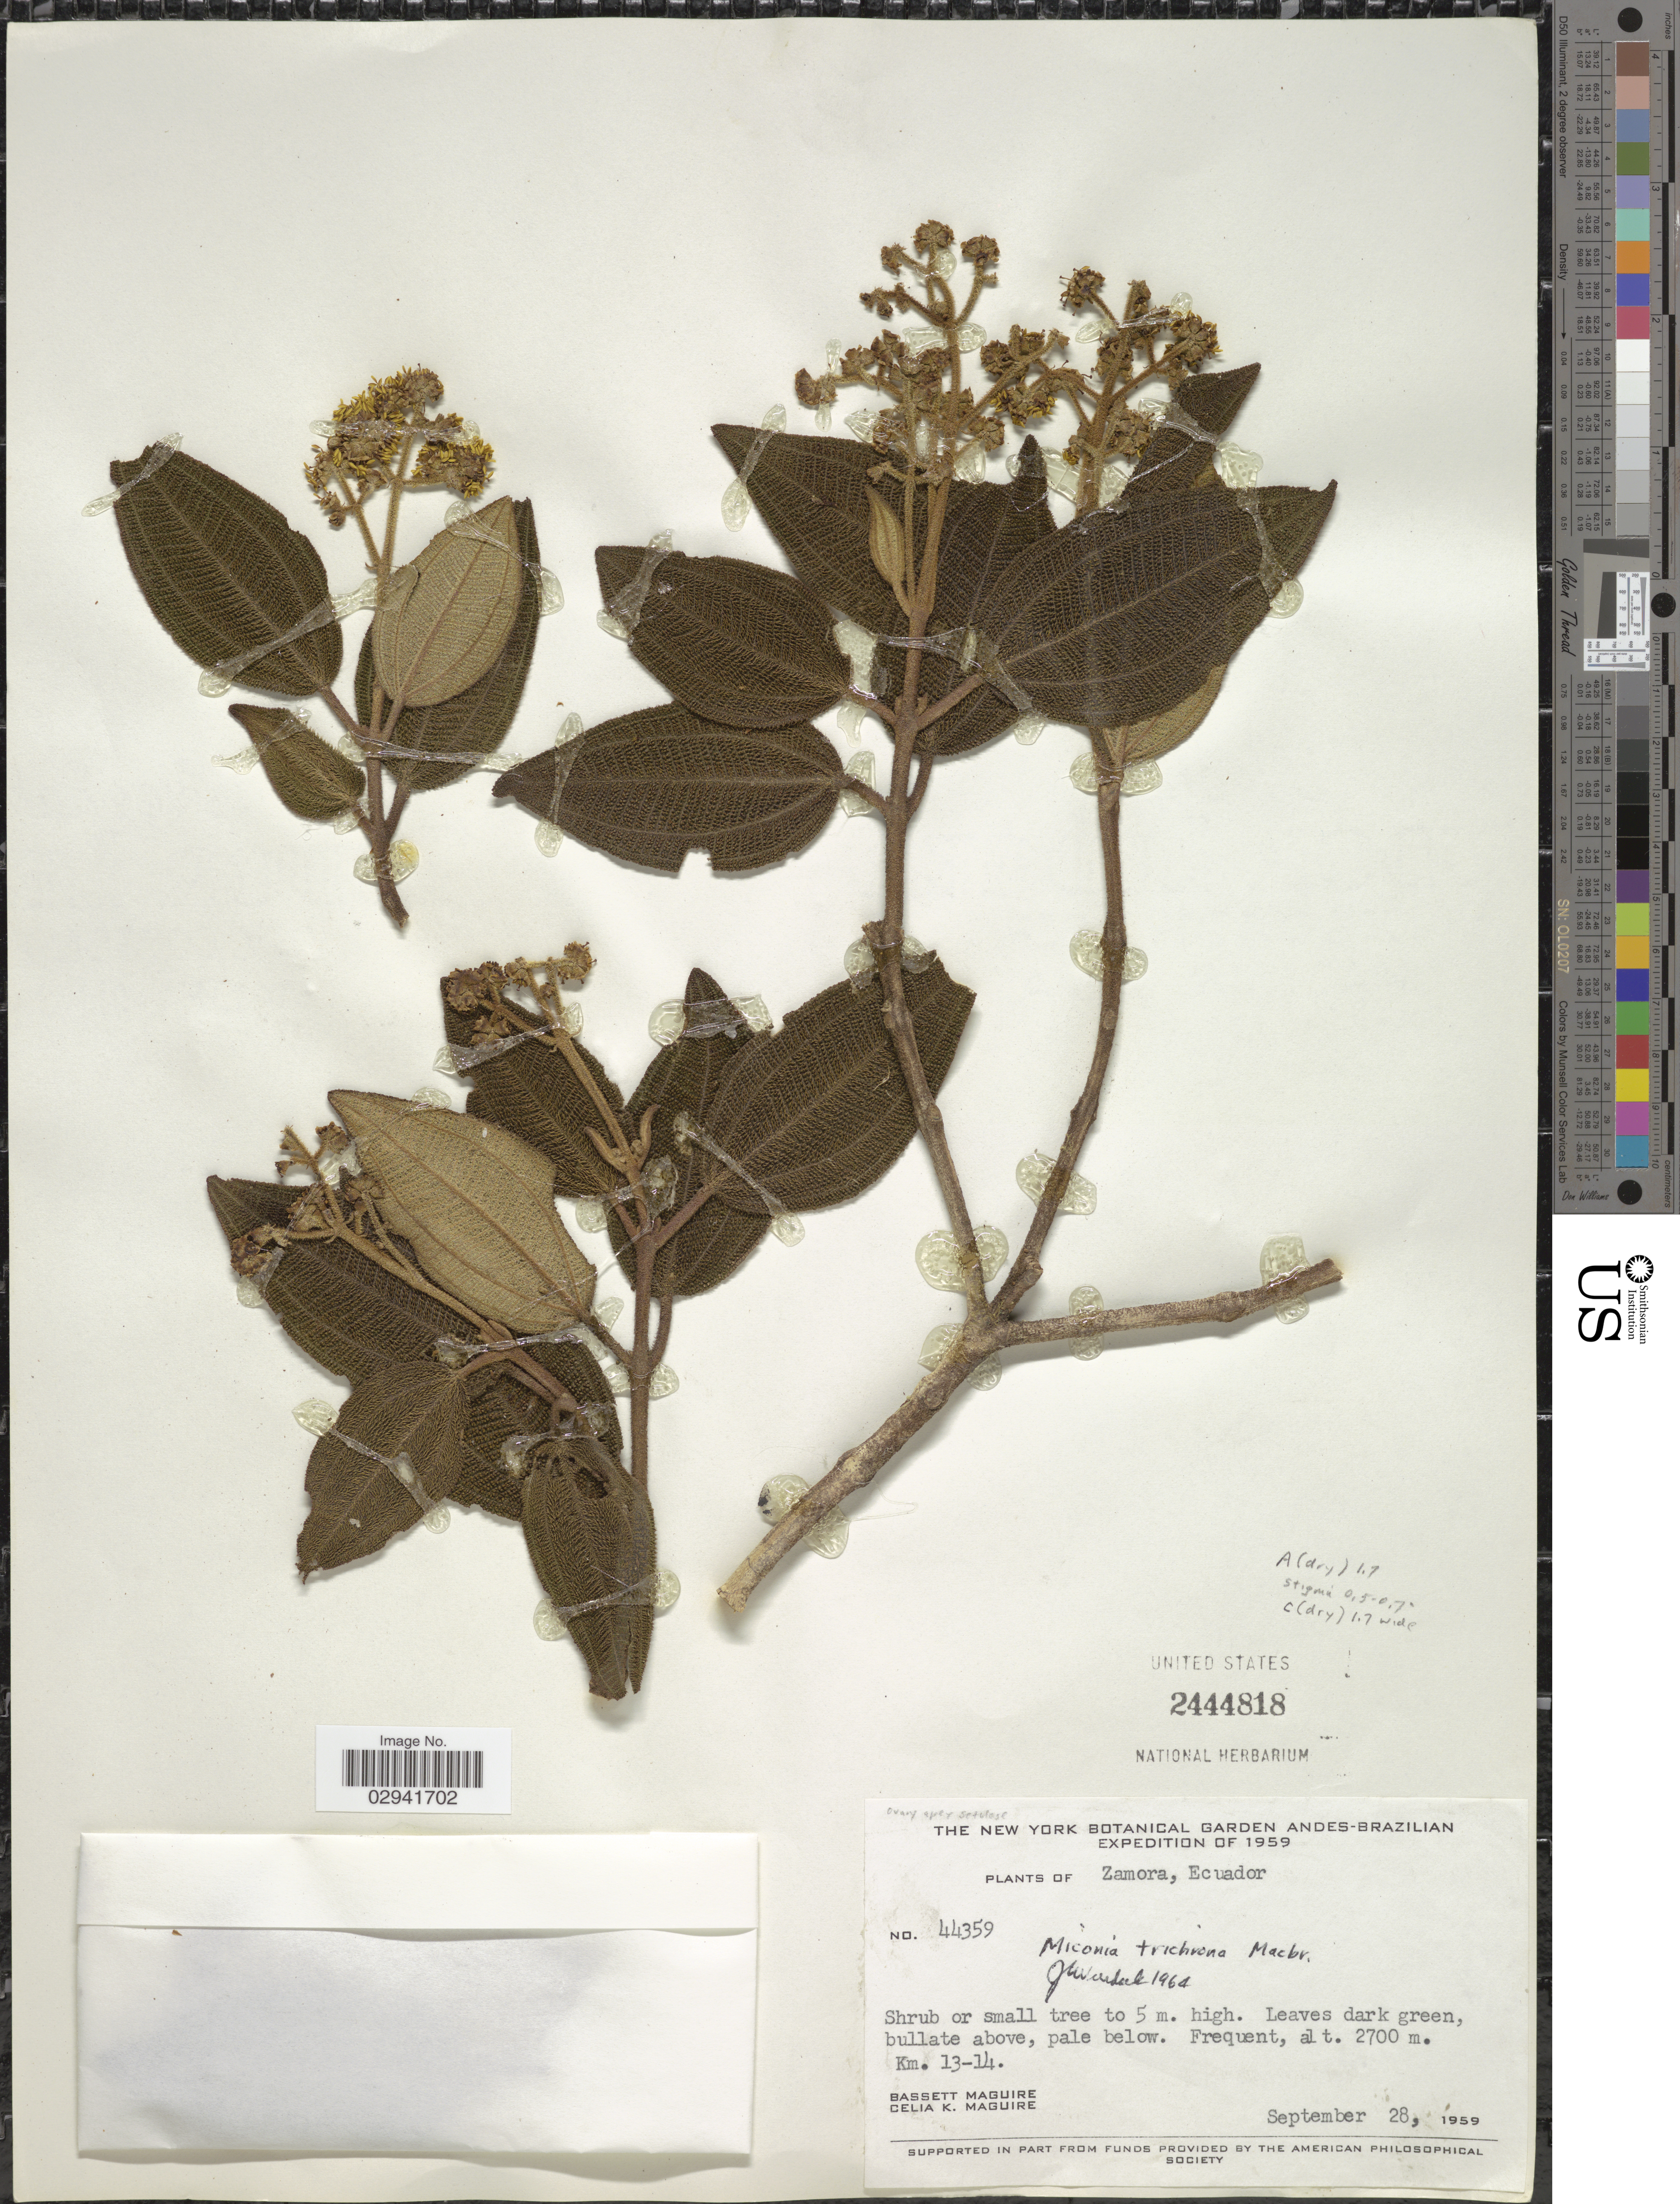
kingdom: Plantae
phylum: Tracheophyta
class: Magnoliopsida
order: Myrtales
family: Melastomataceae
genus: Miconia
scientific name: Miconia obscura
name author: (Bonpl.) Naudin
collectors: B. Maguire & C. K. Maguire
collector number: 44359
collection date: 1959-09-28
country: Ecuador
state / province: Zamora-Chinchipe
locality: Zamora. Km. 13-14.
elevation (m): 2700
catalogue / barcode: US 2444818